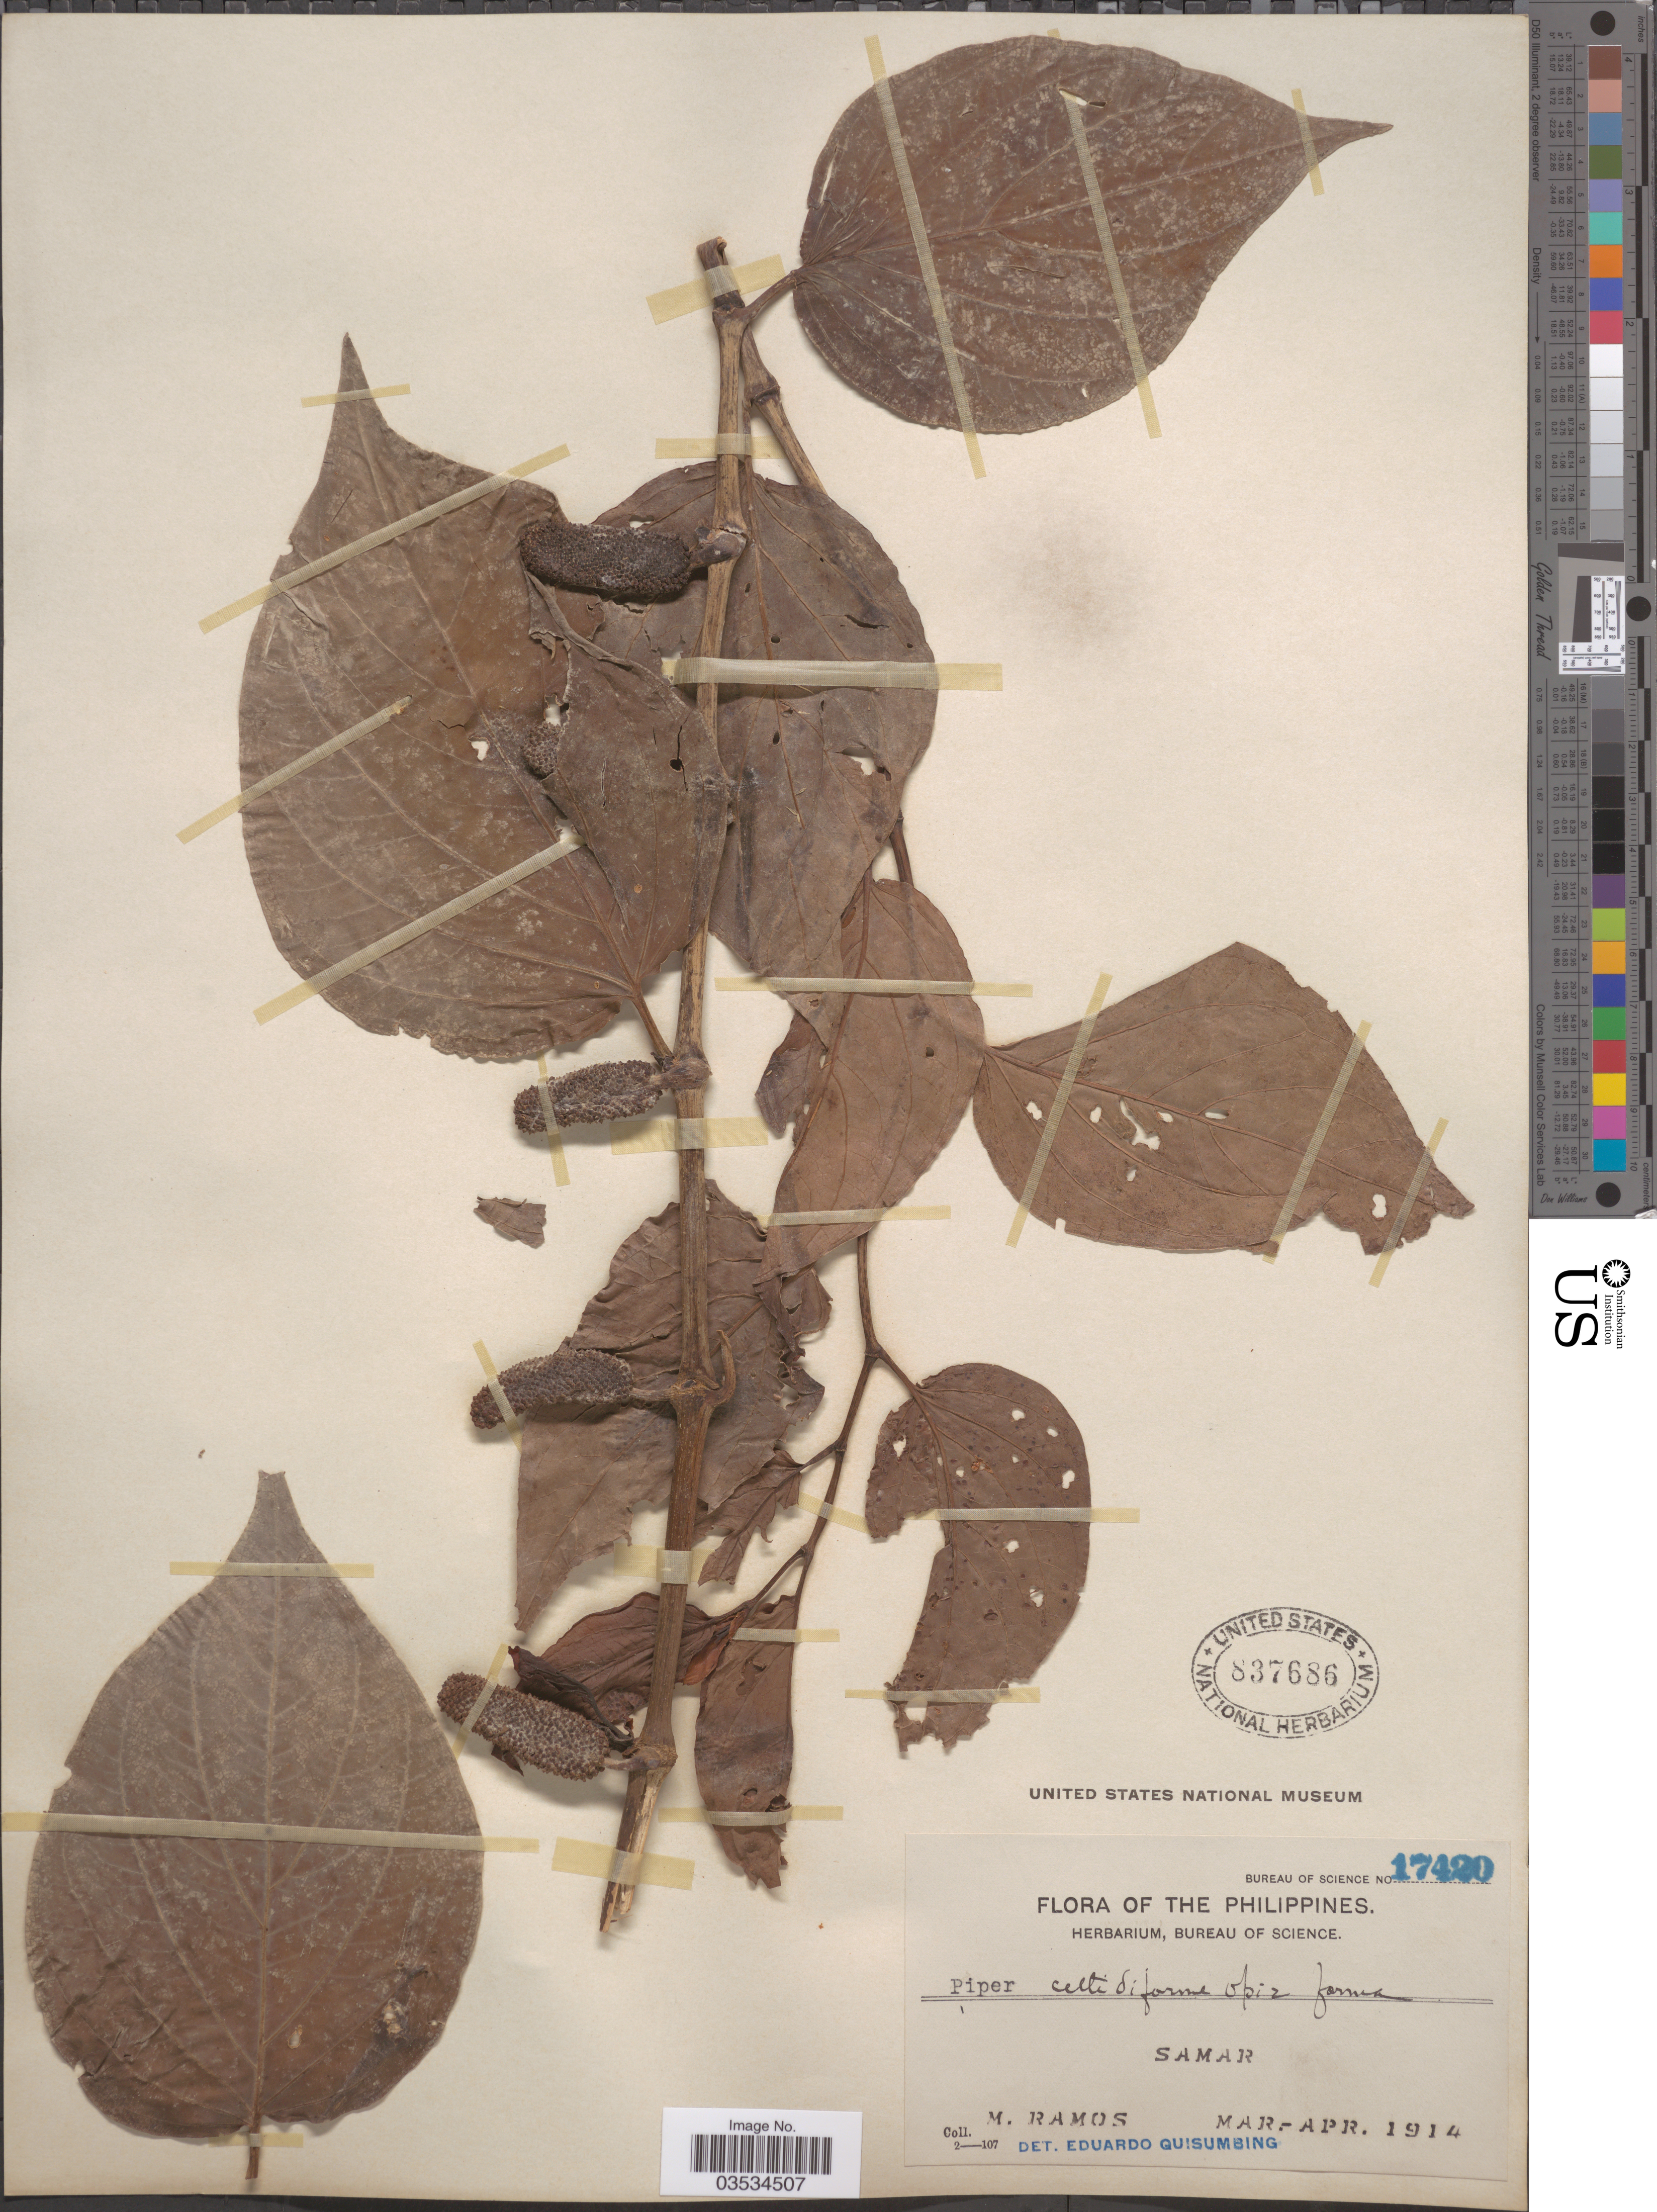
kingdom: Plantae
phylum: Tracheophyta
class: Magnoliopsida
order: Piperales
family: Piperaceae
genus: Piper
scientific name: Piper celtidiforme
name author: Opiz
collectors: M. Ramos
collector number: Bureau of Science 17420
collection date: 1914-03/1914-04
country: Philippines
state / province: Eastern Visayas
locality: Samar.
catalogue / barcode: US 837686